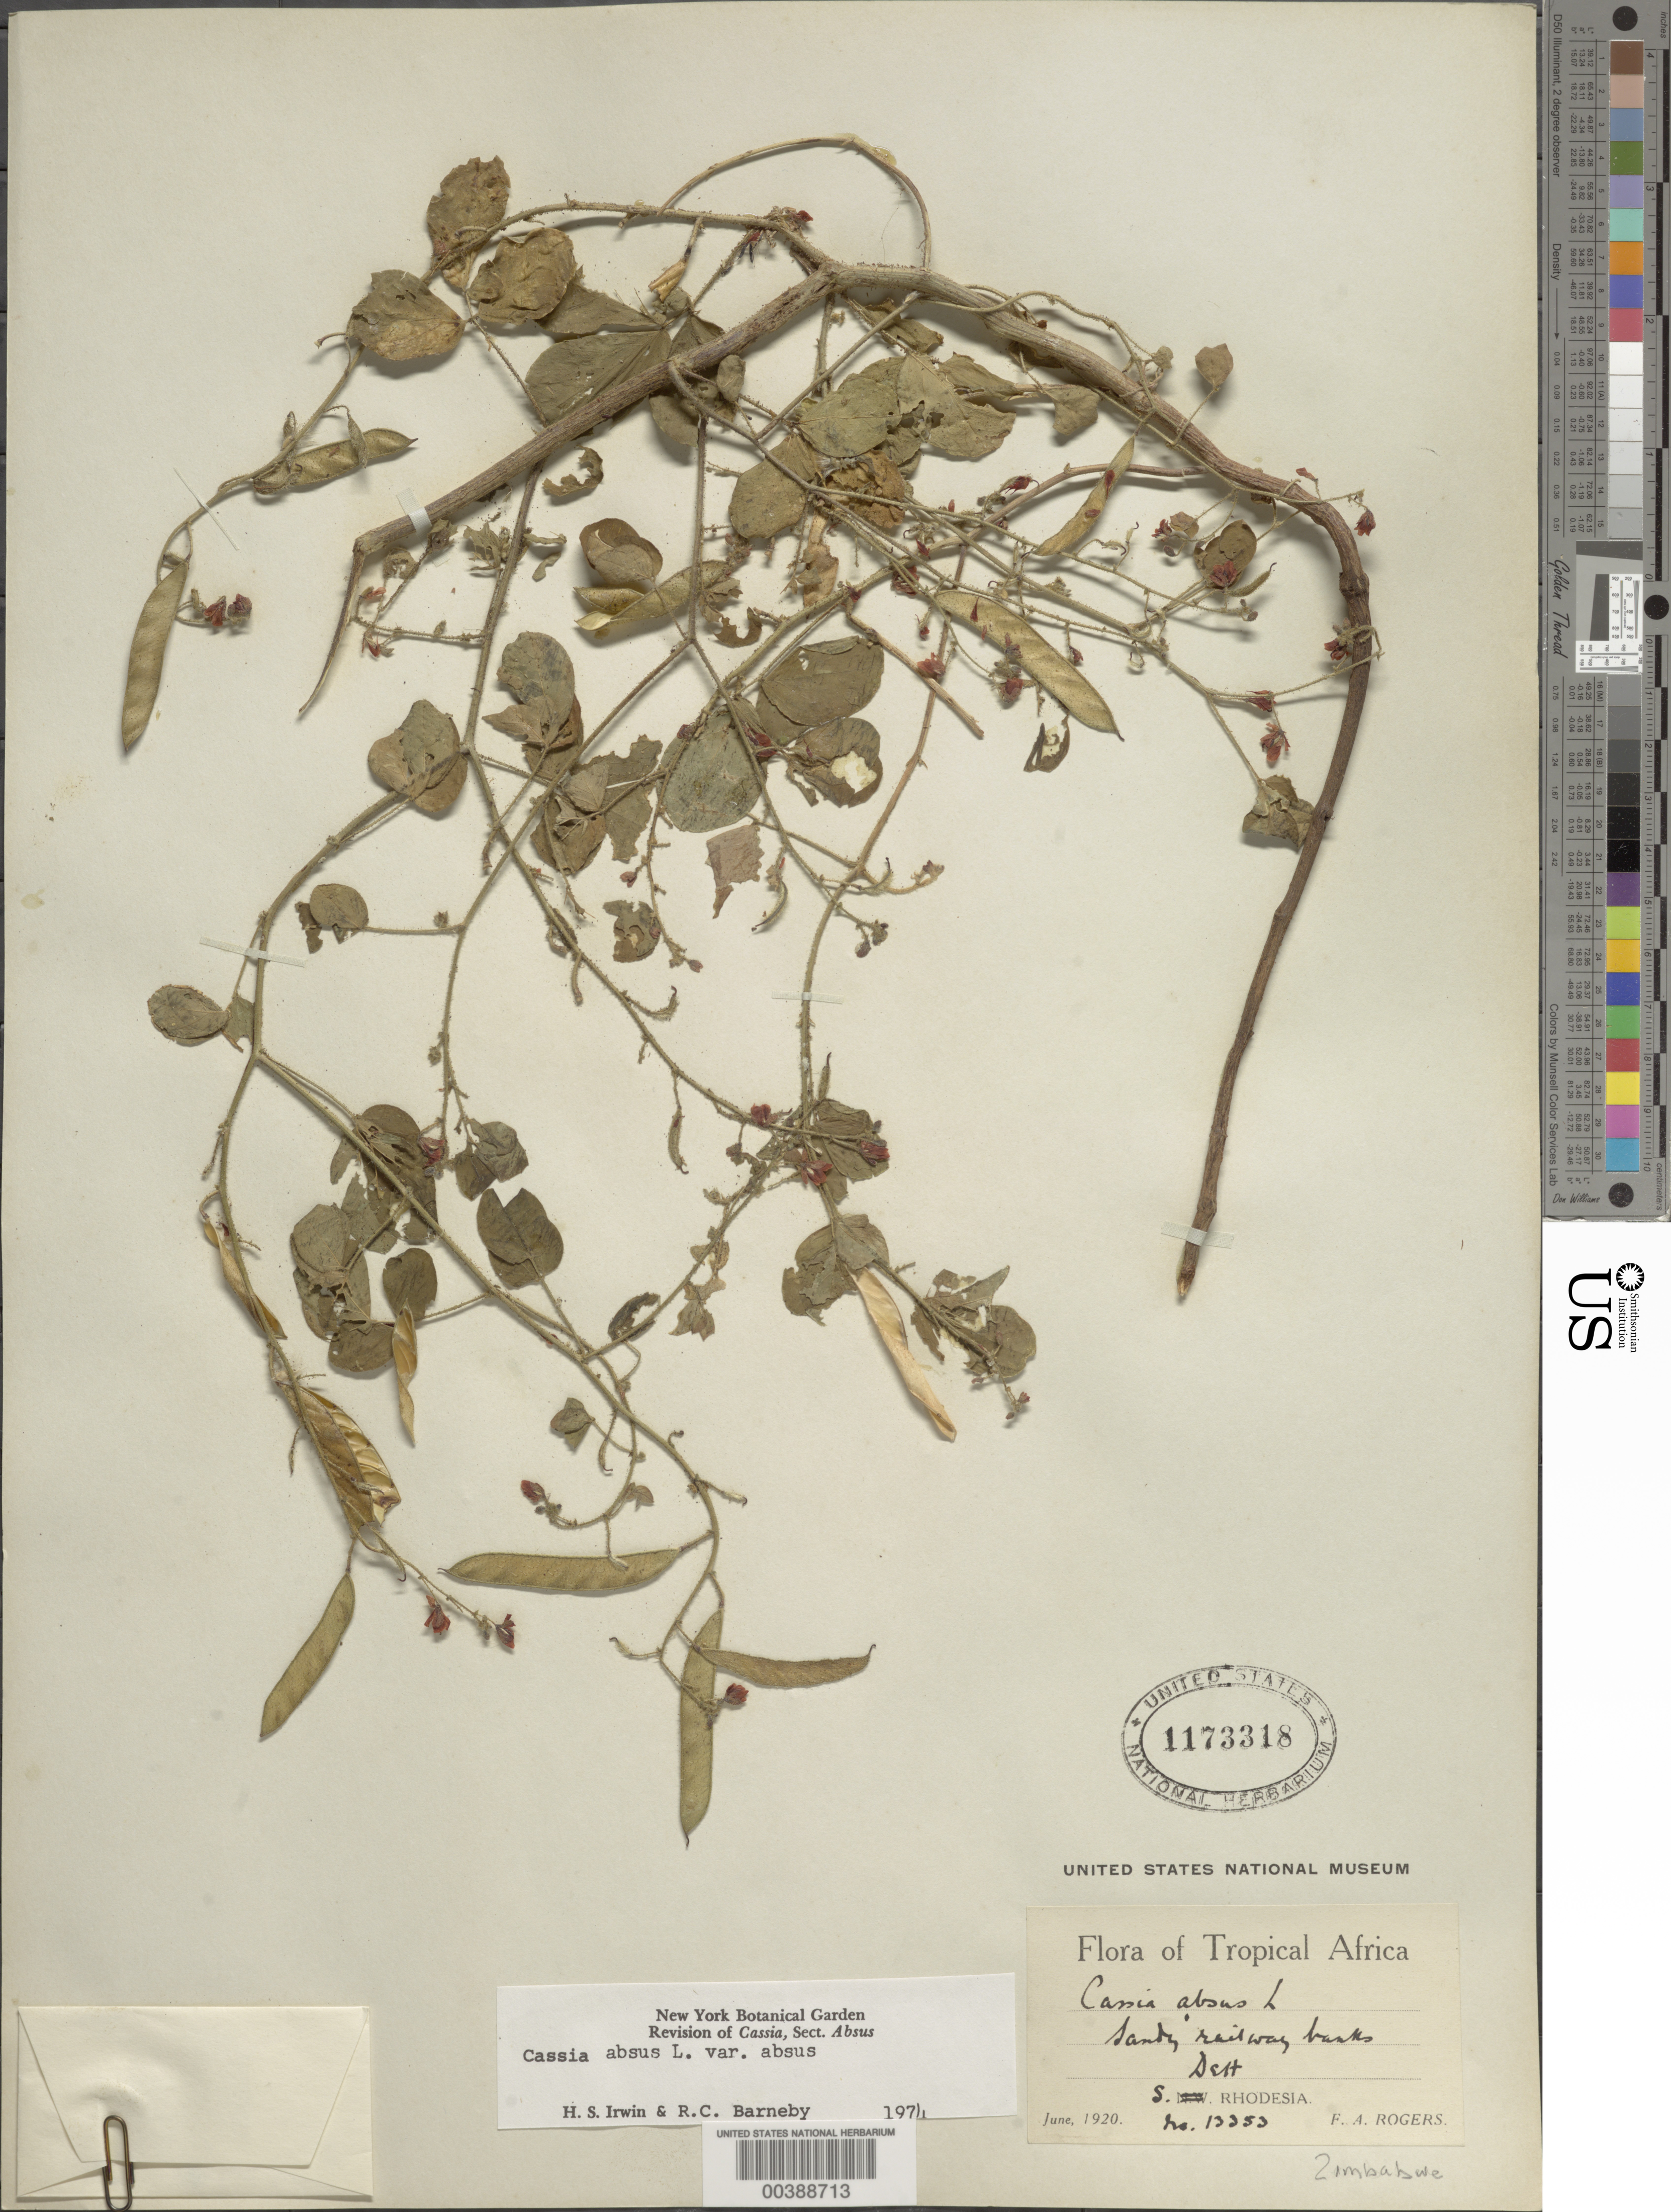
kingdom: Plantae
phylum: Tracheophyta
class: Magnoliopsida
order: Fabales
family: Fabaceae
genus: Chamaecrista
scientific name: Chamaecrista absus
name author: (L.) H.S. Irwin & Barneby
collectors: F. A. Rogers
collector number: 13353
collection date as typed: Jun 1920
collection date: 1920-06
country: Zimbabwe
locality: Sett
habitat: Sandy railray banks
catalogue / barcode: US 1173318